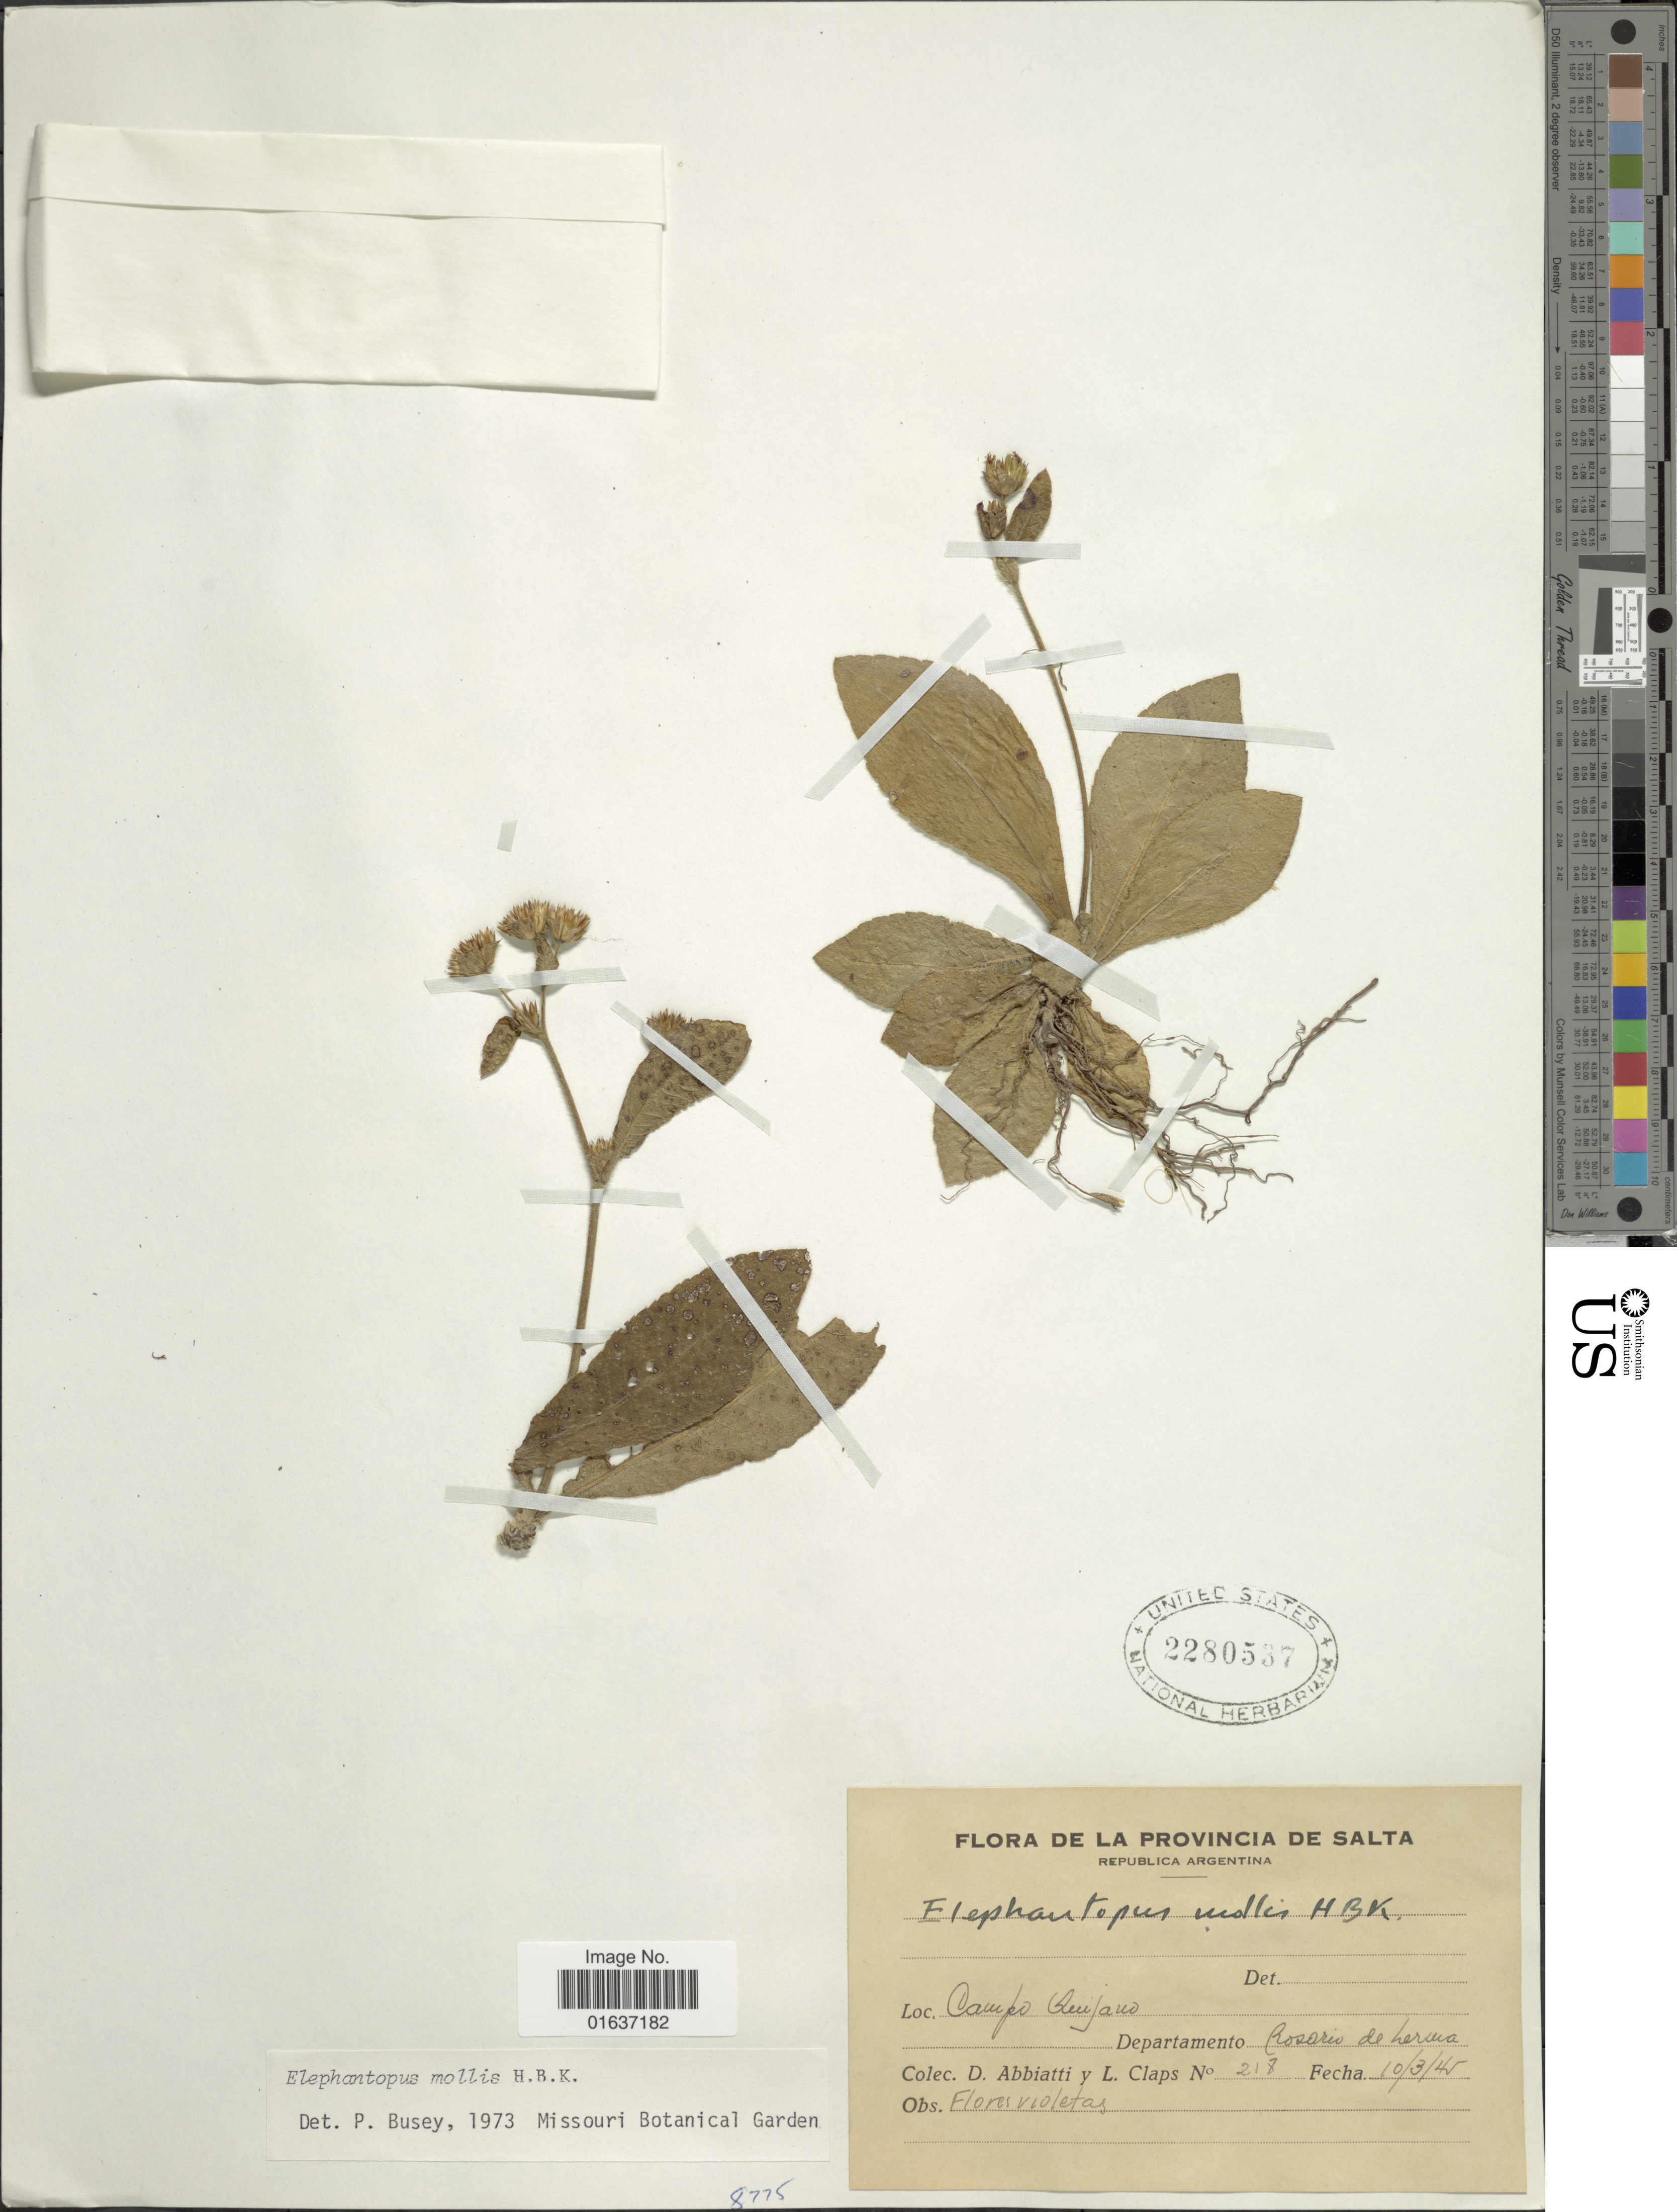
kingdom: Plantae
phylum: Tracheophyta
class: Magnoliopsida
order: Asterales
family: Asteraceae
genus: Elephantopus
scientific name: Elephantopus mollis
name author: Kunth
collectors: D. Abbiatti & L. Claps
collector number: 218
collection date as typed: Transcribed d/m/y: 10/3/45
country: Argentina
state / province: Salta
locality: Campo Quijano, departamento Rosario de Lerma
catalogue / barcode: US 2280537